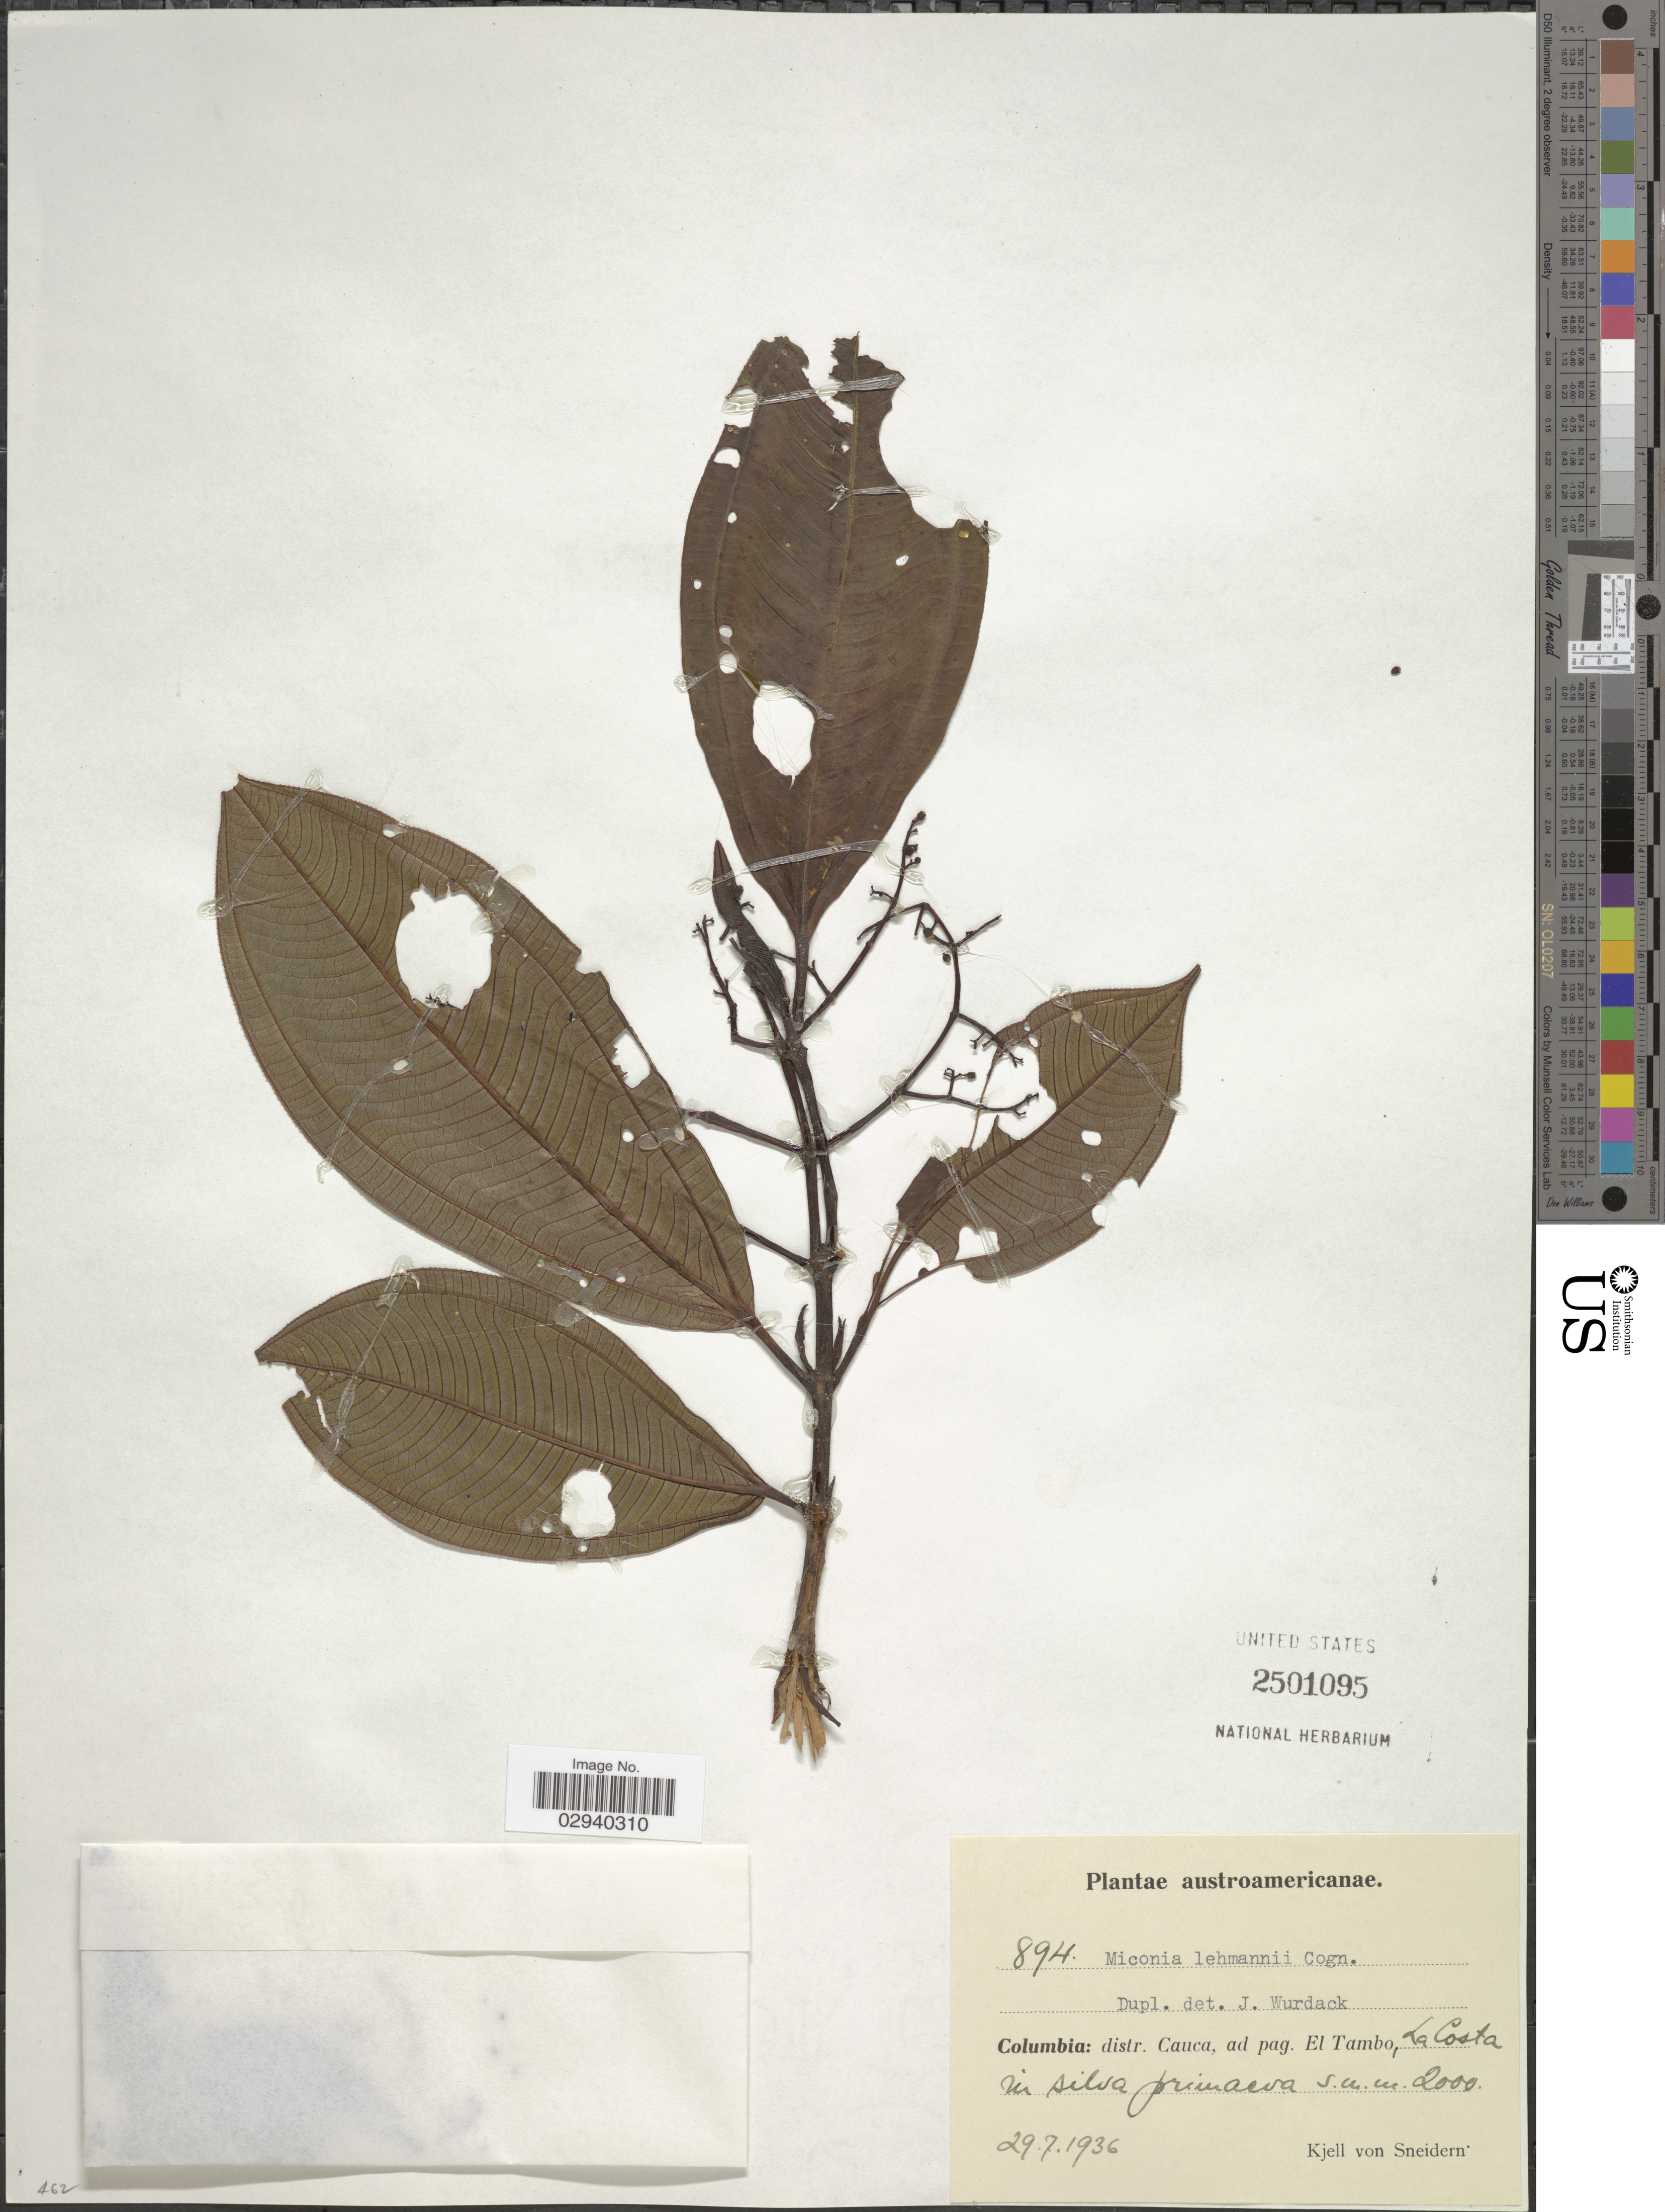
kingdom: Plantae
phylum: Tracheophyta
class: Magnoliopsida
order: Myrtales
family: Melastomataceae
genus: Miconia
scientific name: Miconia lehmannii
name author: Cogn.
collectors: K. von Sneidern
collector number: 894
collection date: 1936-07-29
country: Colombia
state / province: Cauca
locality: Ad pag. El Tambo, La Costa in silva primaeva.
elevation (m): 2000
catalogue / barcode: US 2501095